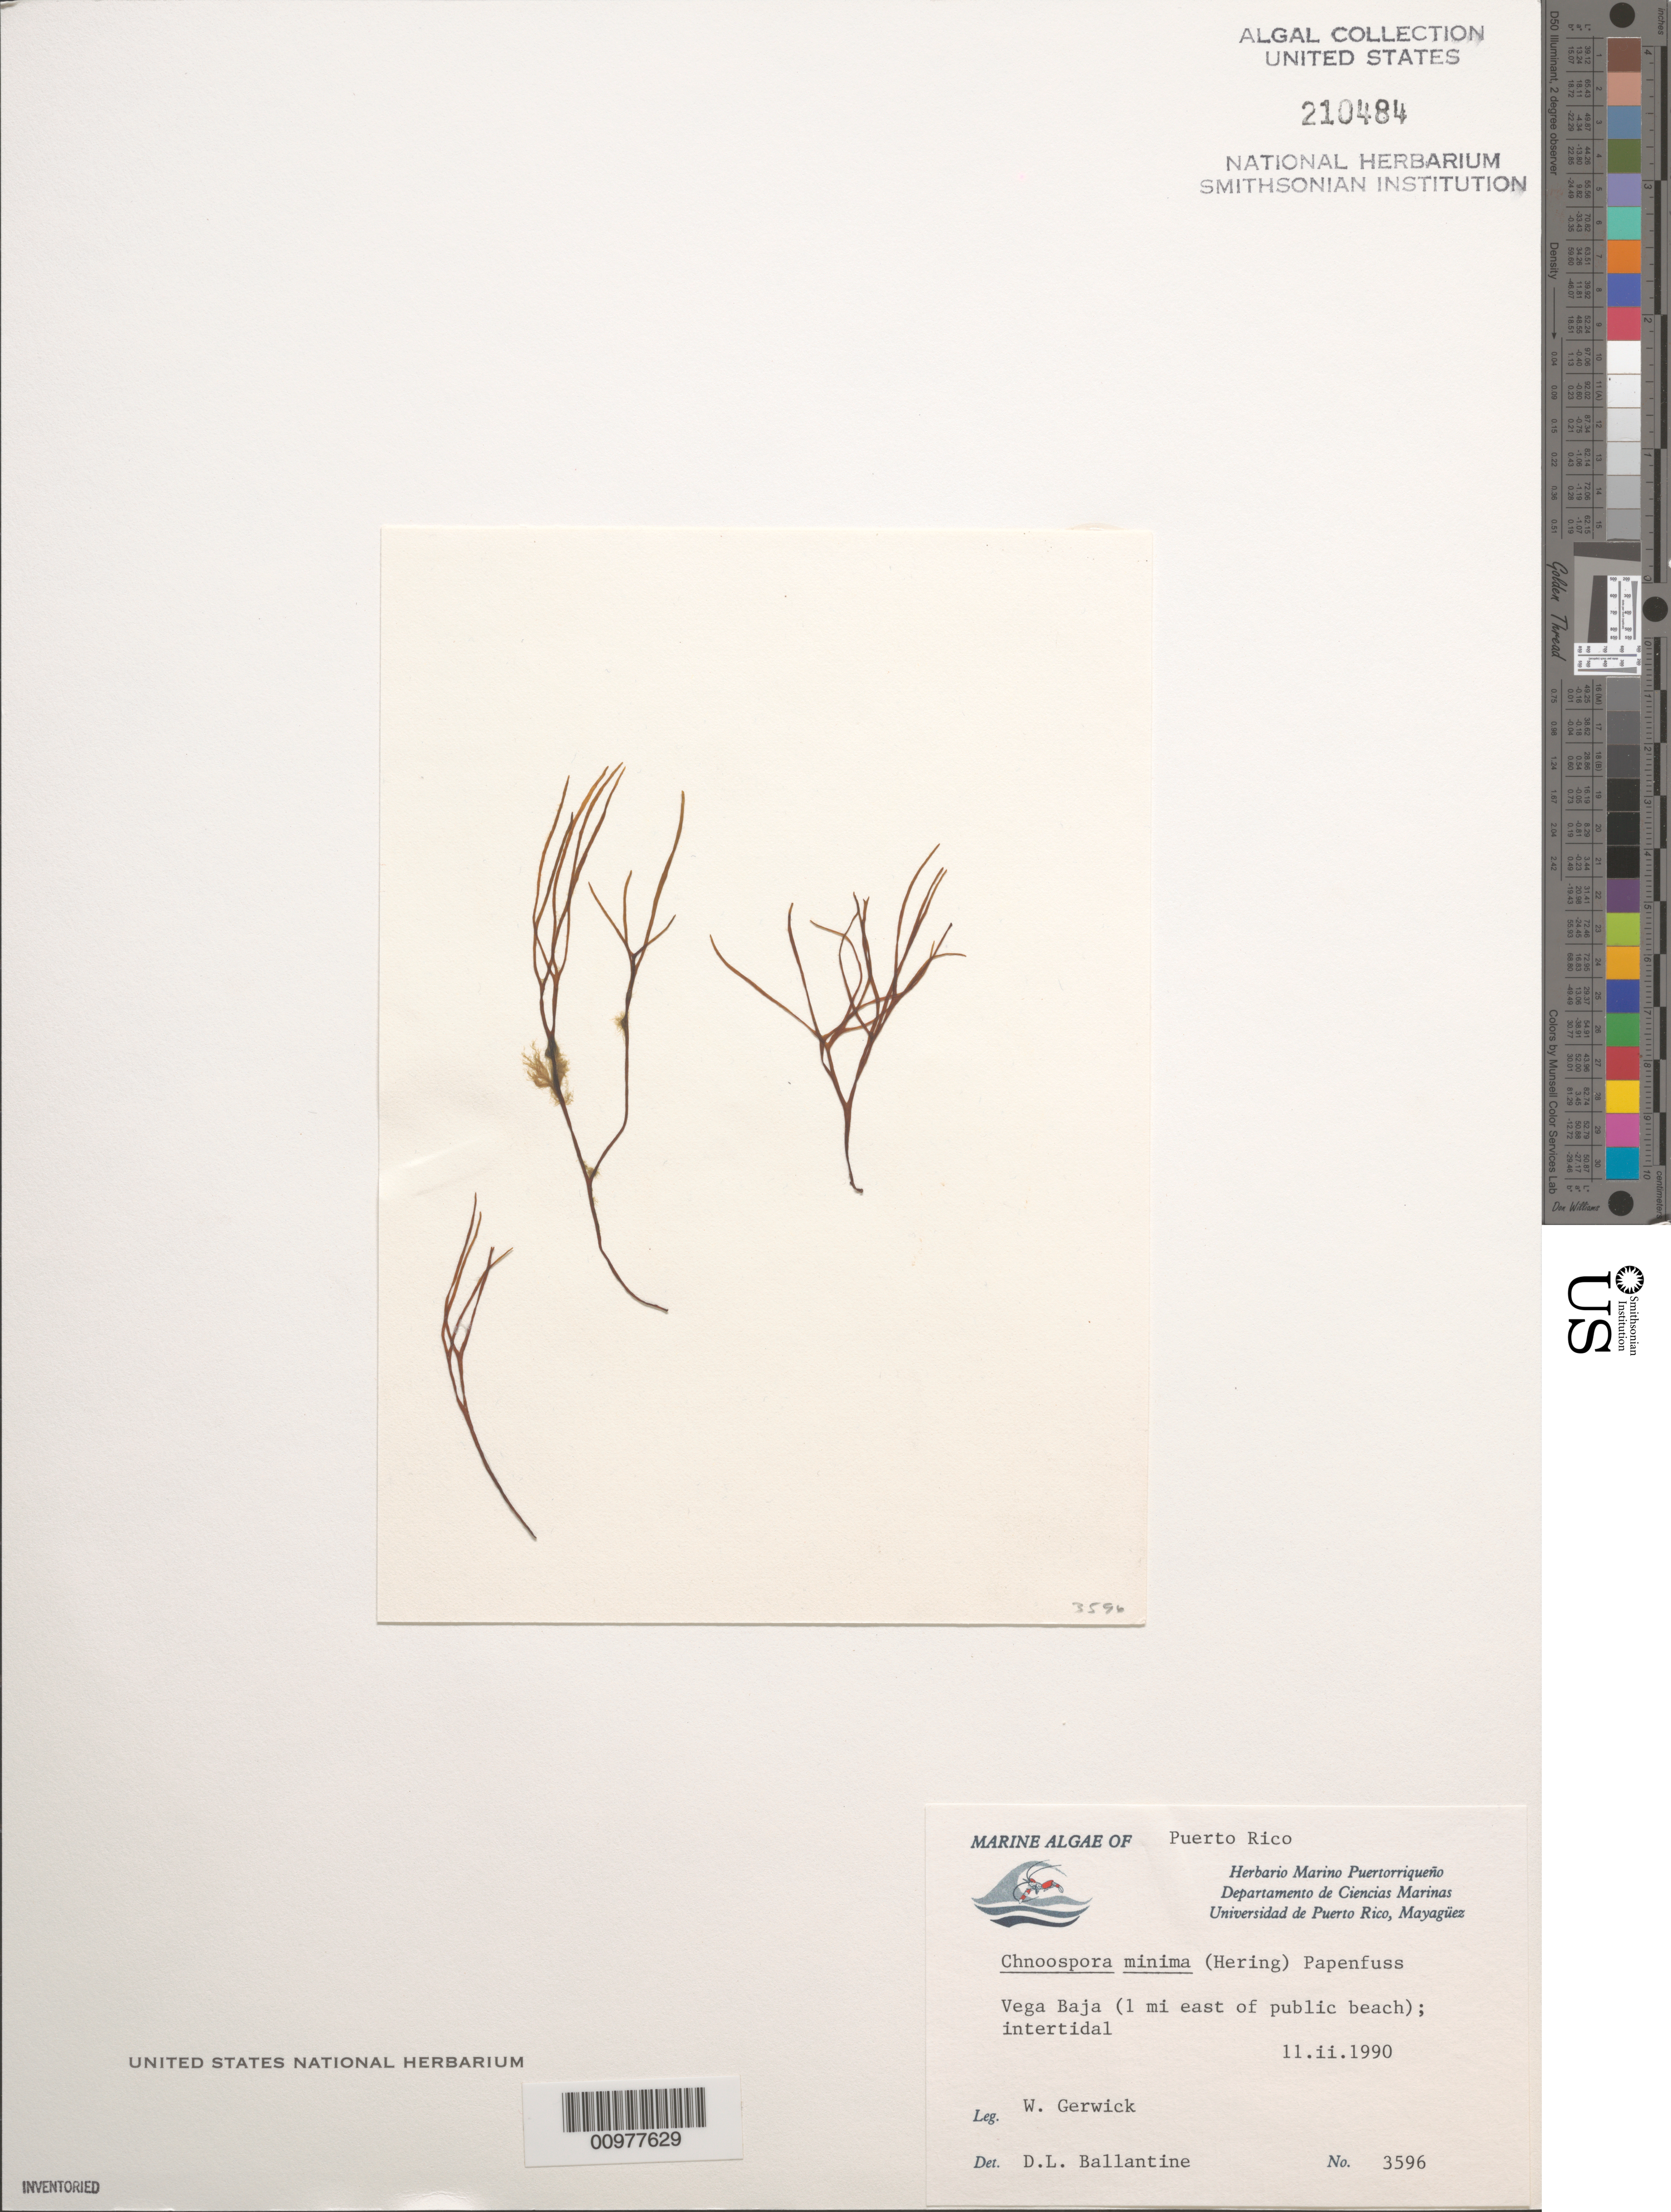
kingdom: Chromista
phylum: Ochrophyta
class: Phaeophyceae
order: Scytosiphonales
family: Scytosiphonaceae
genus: Chnoospora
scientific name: Chnoospora minima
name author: (Hering) Papenf.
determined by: Ballantine, D. L.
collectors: W. Gerwick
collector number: DLB 3596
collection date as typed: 11 Feb 1990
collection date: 1990-02-11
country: Puerto Rico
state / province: Vega Baja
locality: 1 mile east of public beach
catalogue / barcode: US 210484